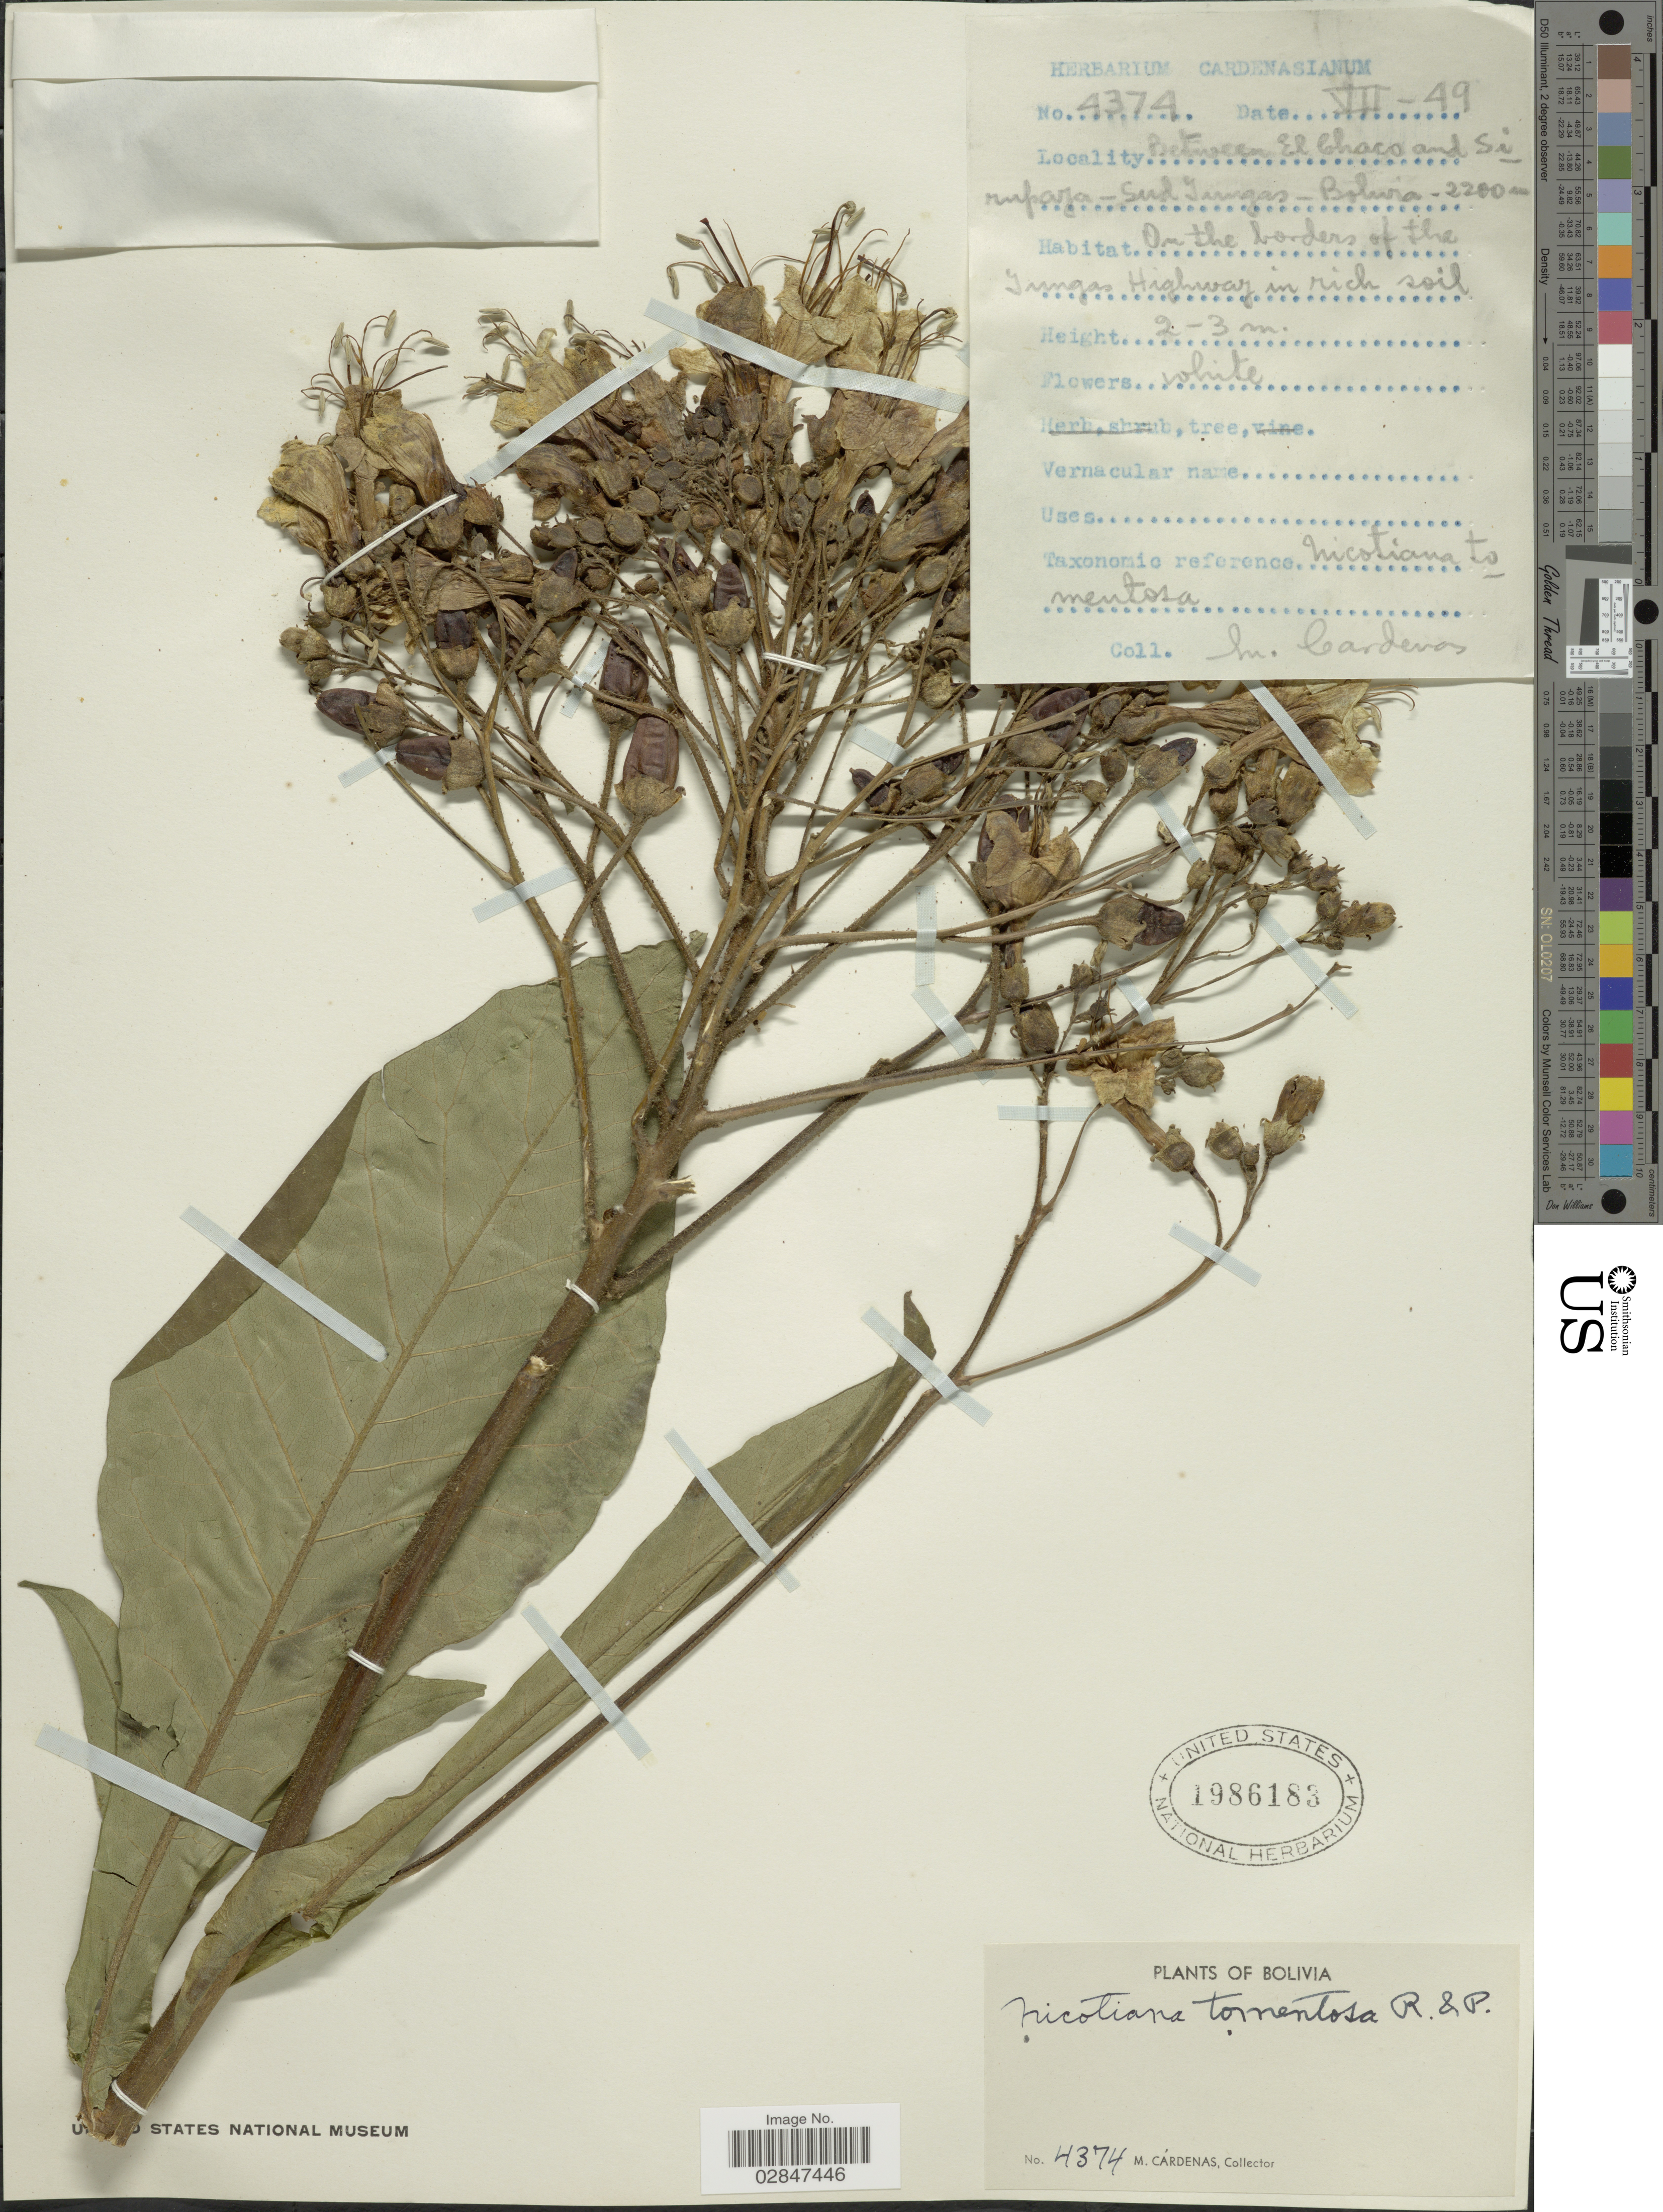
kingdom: Plantae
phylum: Tracheophyta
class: Magnoliopsida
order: Solanales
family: Solanaceae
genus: Nicotiana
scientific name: Nicotiana tomentosa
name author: Ruiz & Pav.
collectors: M. Cárdenas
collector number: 4374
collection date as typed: Transcribed d/m/y: /7/49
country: Bolivia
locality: Between El Chaco and Sirupaya, Sud Yungas, On the borders of the Yungas Highway in rich soil.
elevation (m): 2200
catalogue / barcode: US 1986183